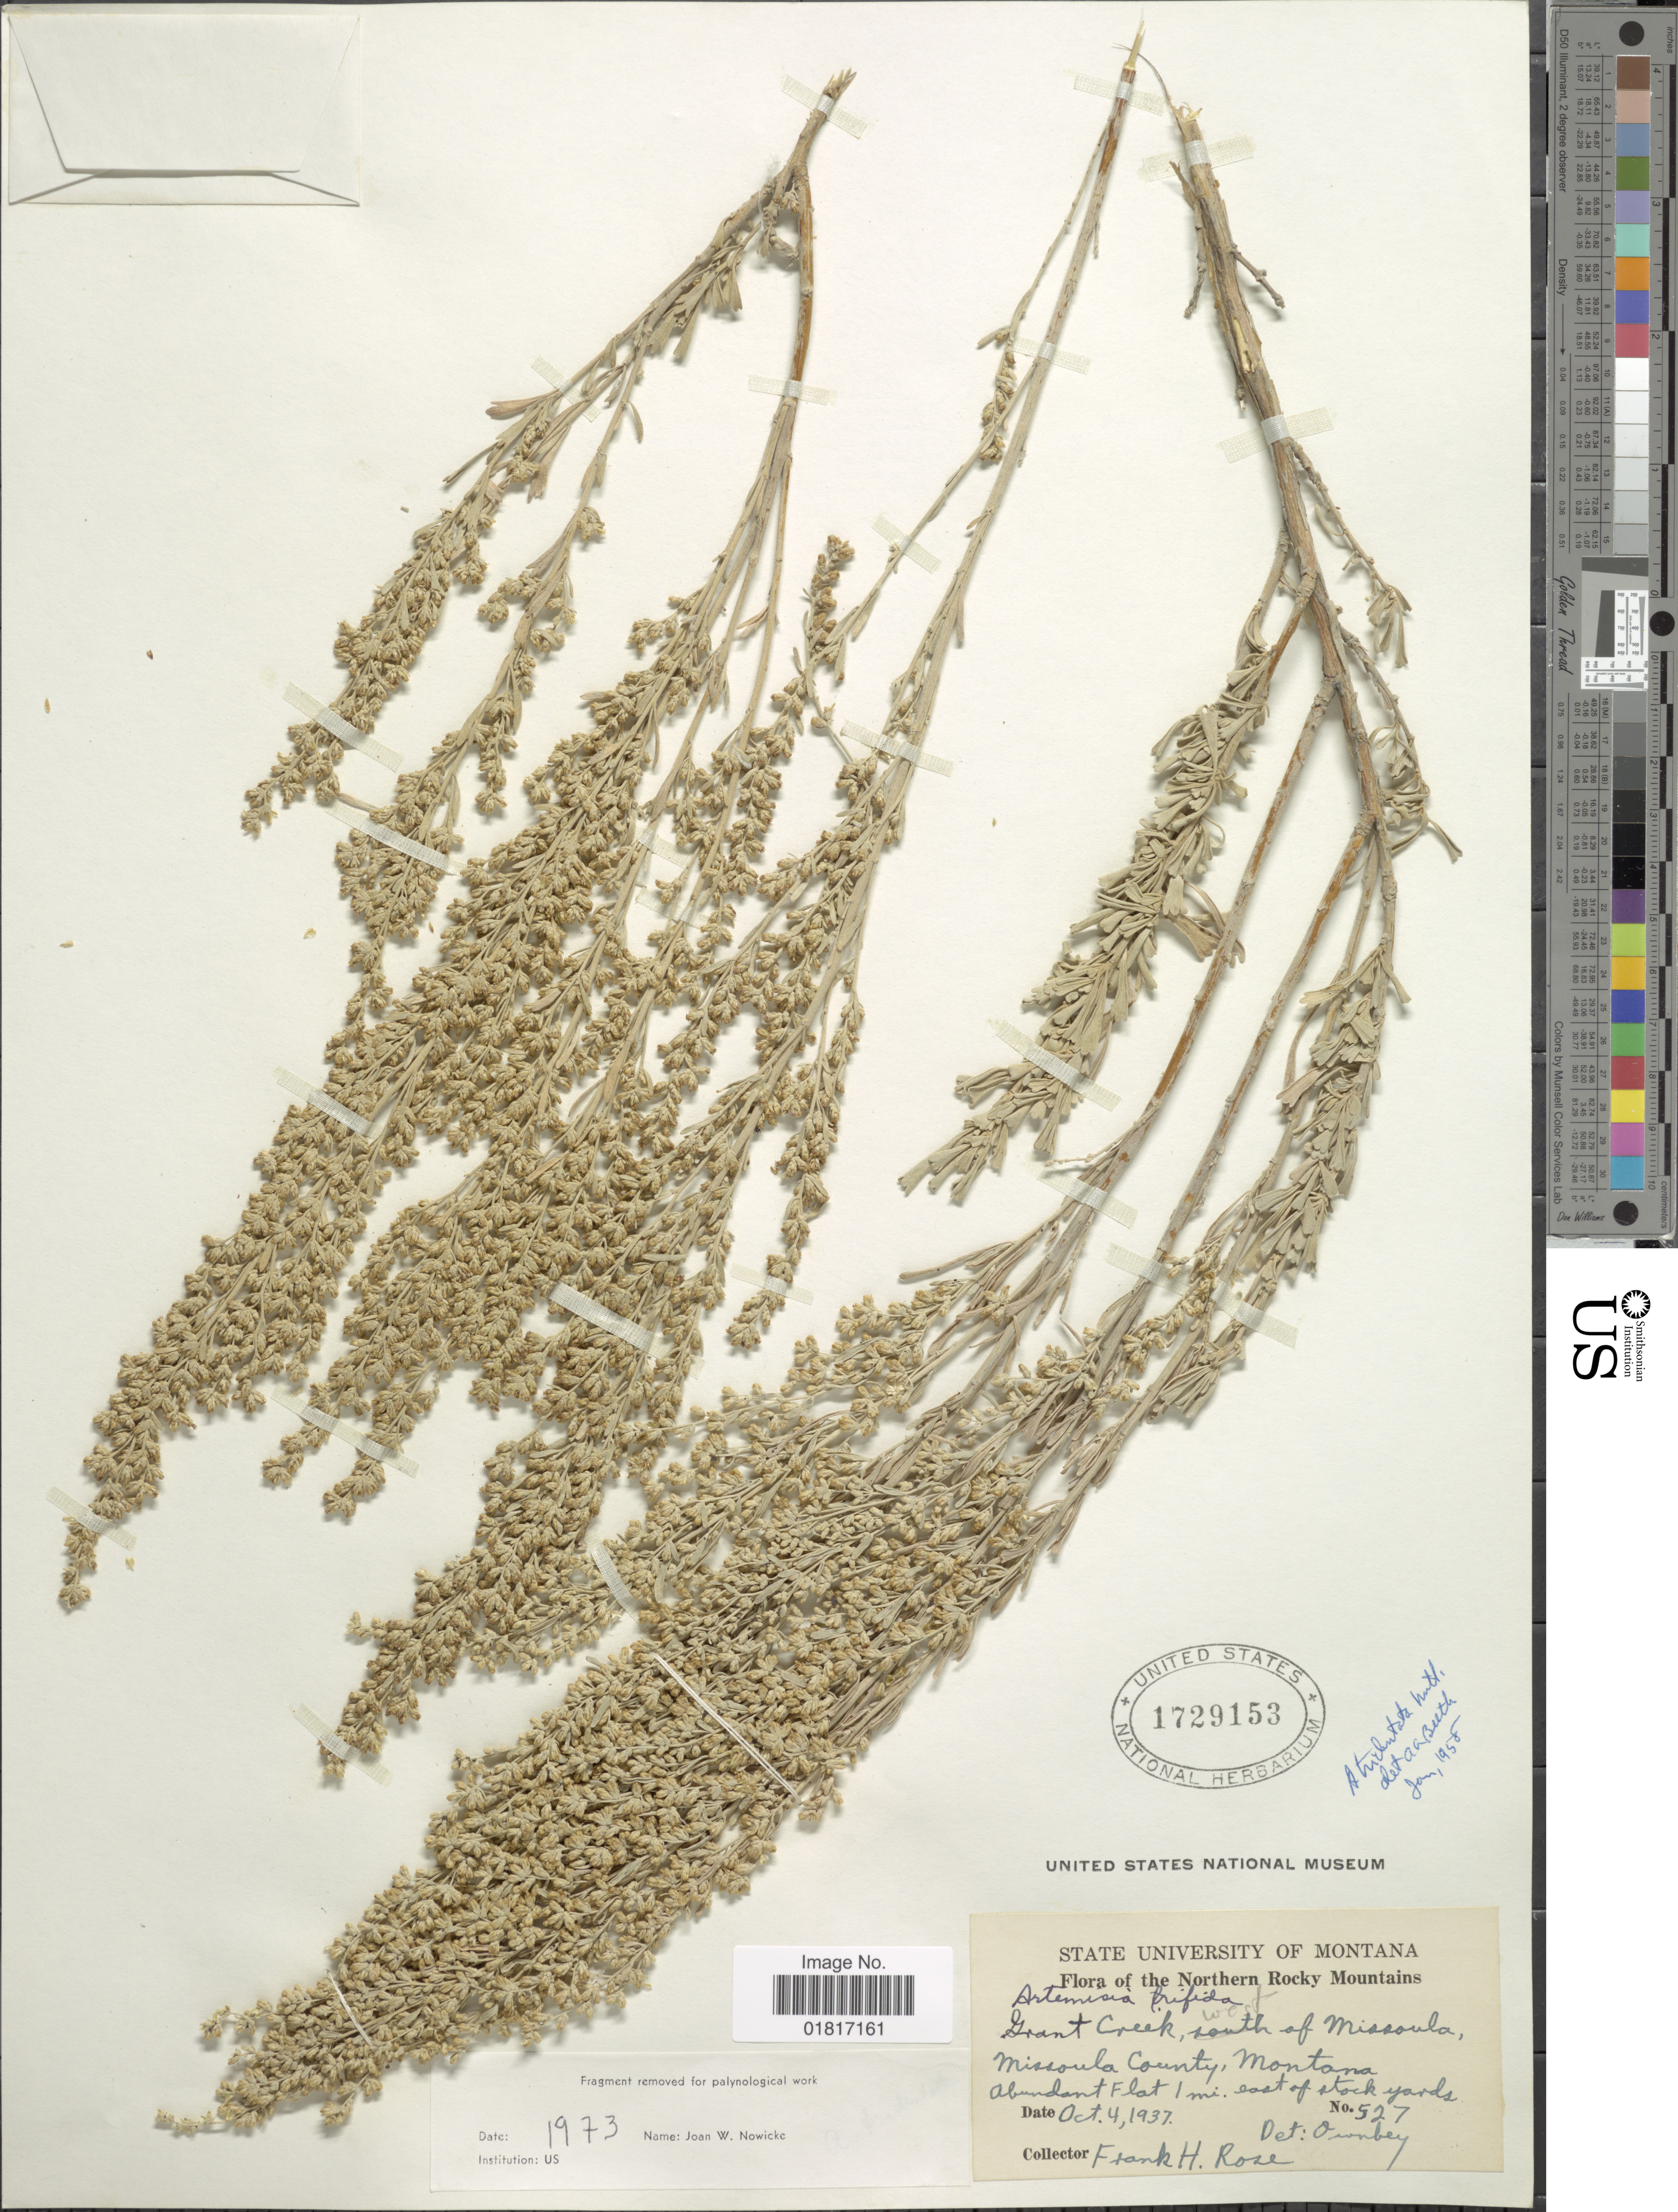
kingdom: Plantae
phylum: Tracheophyta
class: Magnoliopsida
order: Asterales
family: Asteraceae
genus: Artemisia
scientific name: Artemisia tridentata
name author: Nutt.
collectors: F. H. Rose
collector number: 527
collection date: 1937-10-04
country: United States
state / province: Montana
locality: The Northern Rocky Mountains, Missoula County, 1 mi. east of stock yards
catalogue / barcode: US 1729153